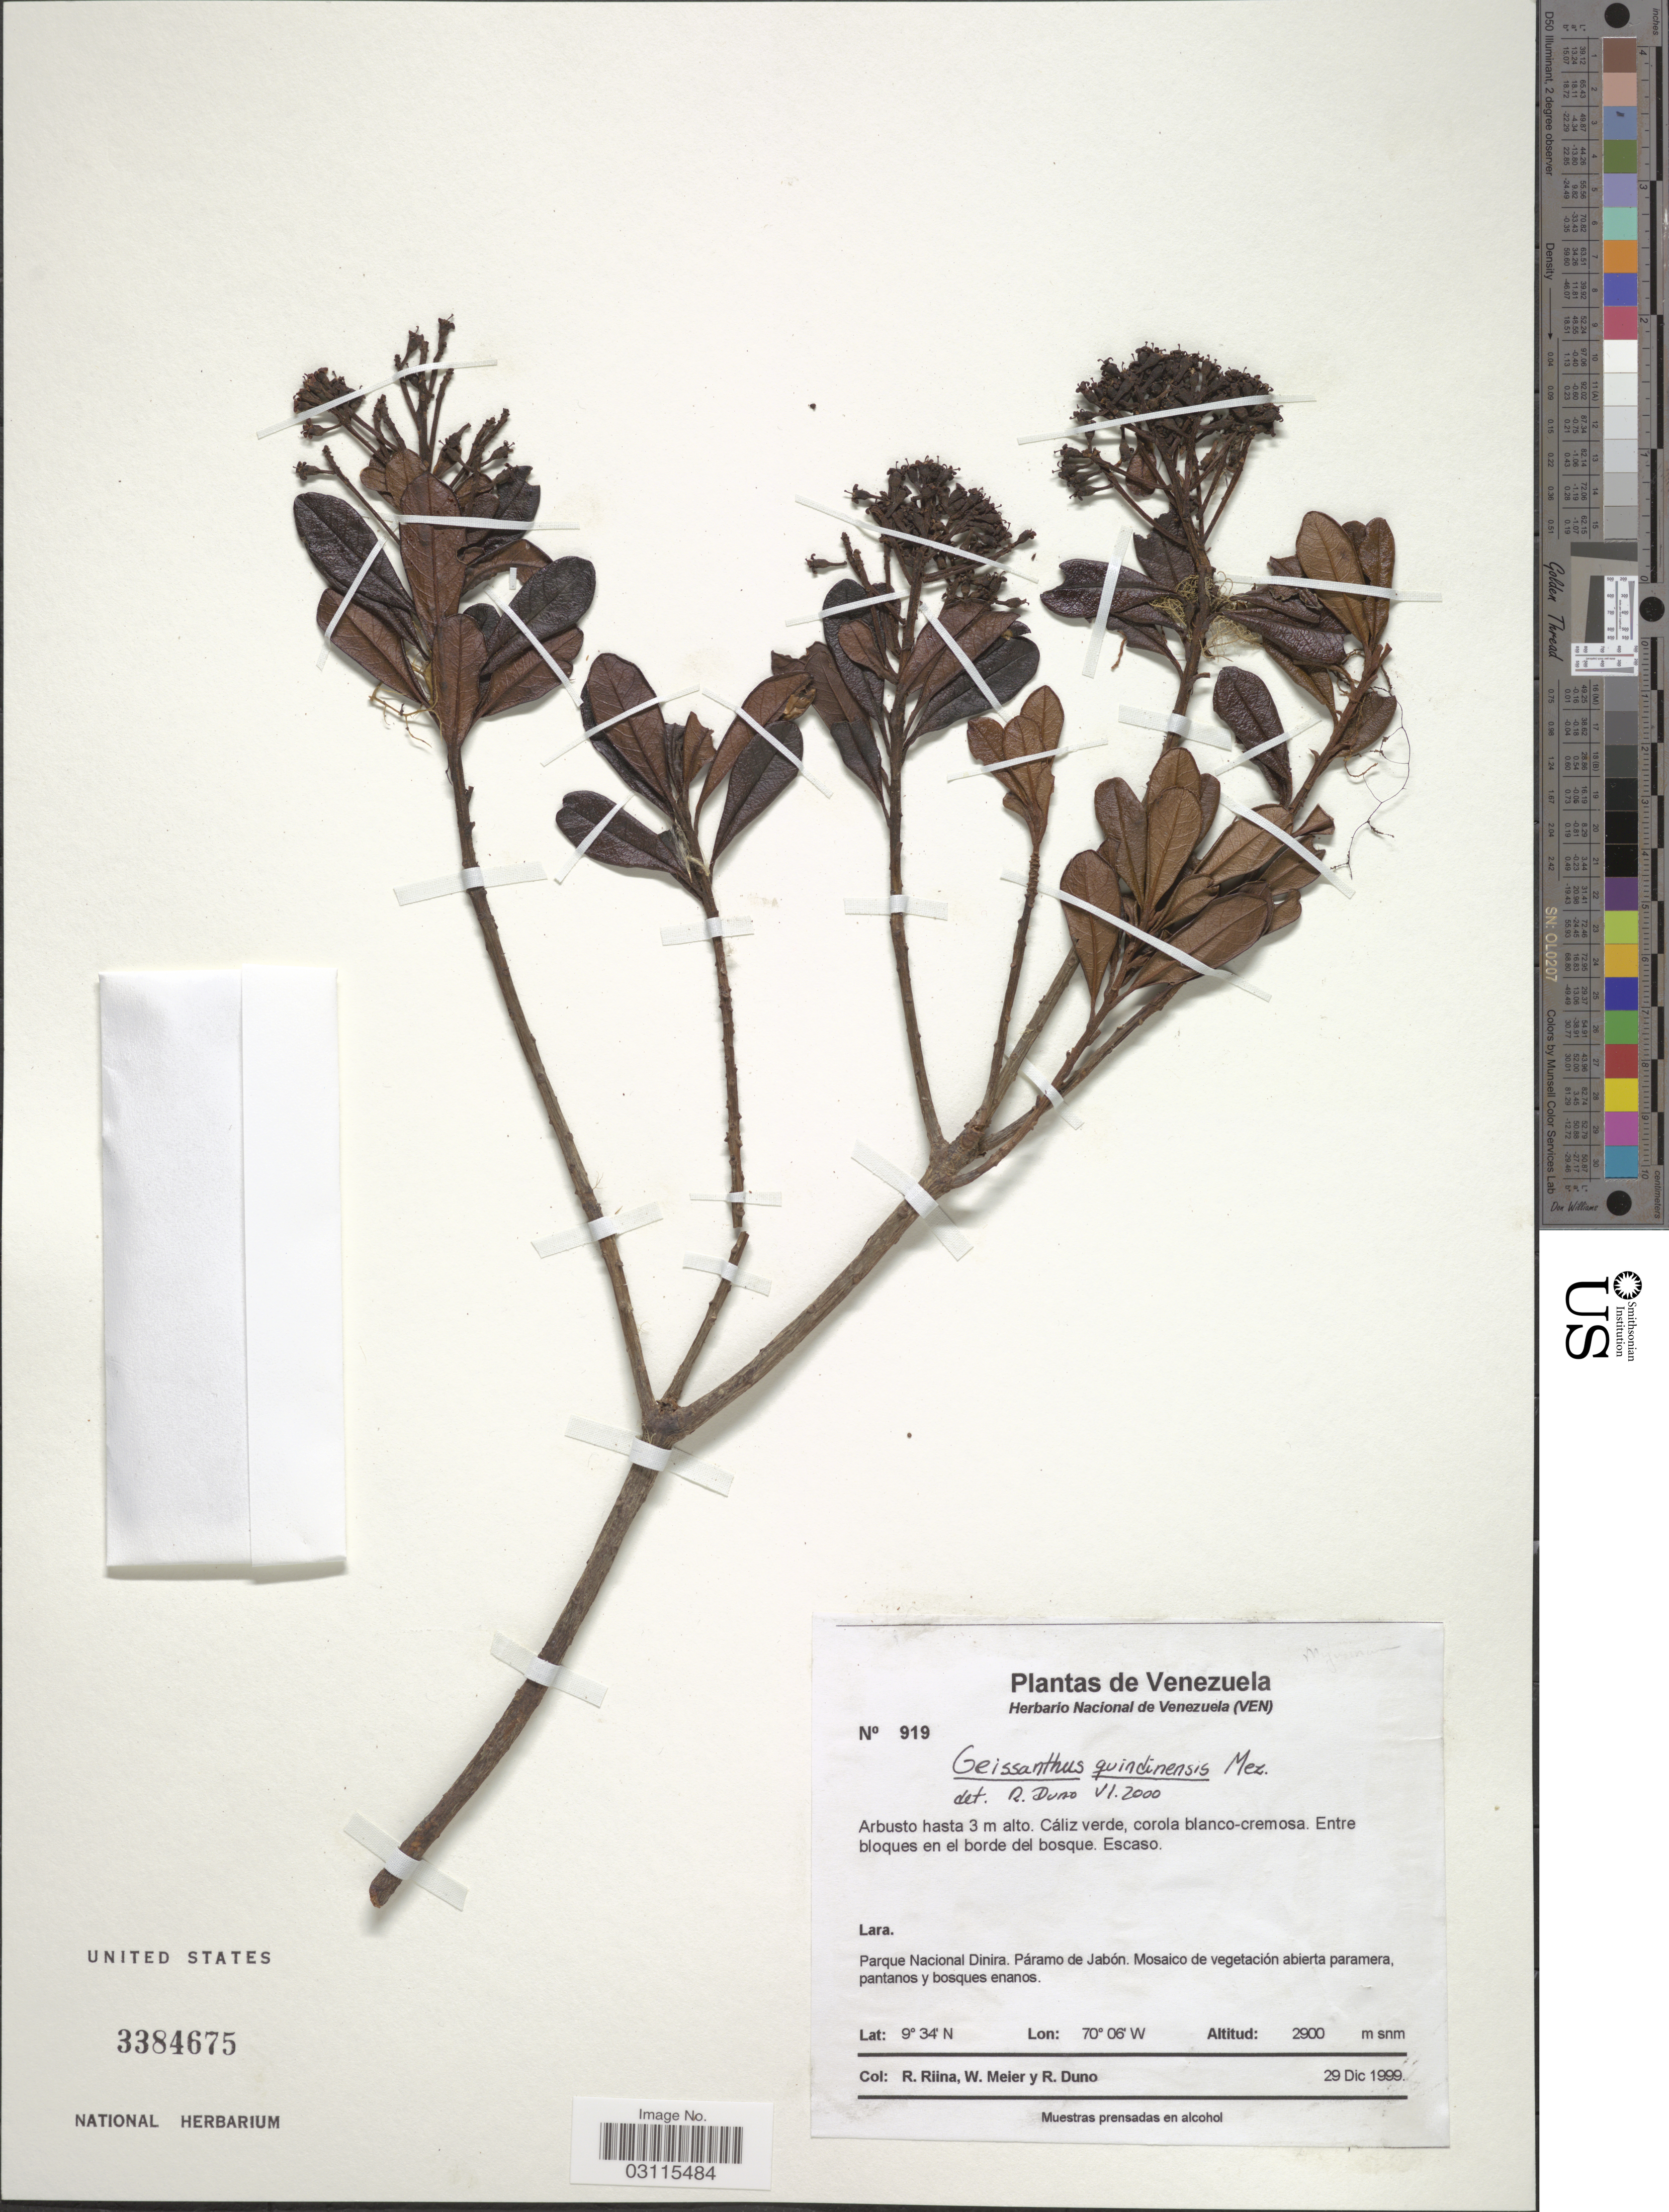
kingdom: Plantae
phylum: Tracheophyta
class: Magnoliopsida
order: Ericales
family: Primulaceae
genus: Geissanthus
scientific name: Geissanthus quindiensis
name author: Mez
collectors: R. Riina, W. Meier & R. Duno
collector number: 919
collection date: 1999-12-29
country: Venezuela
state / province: Lara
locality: Parque Nacional Dinira. Páramo de Jabón.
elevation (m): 2900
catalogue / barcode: US 3384675